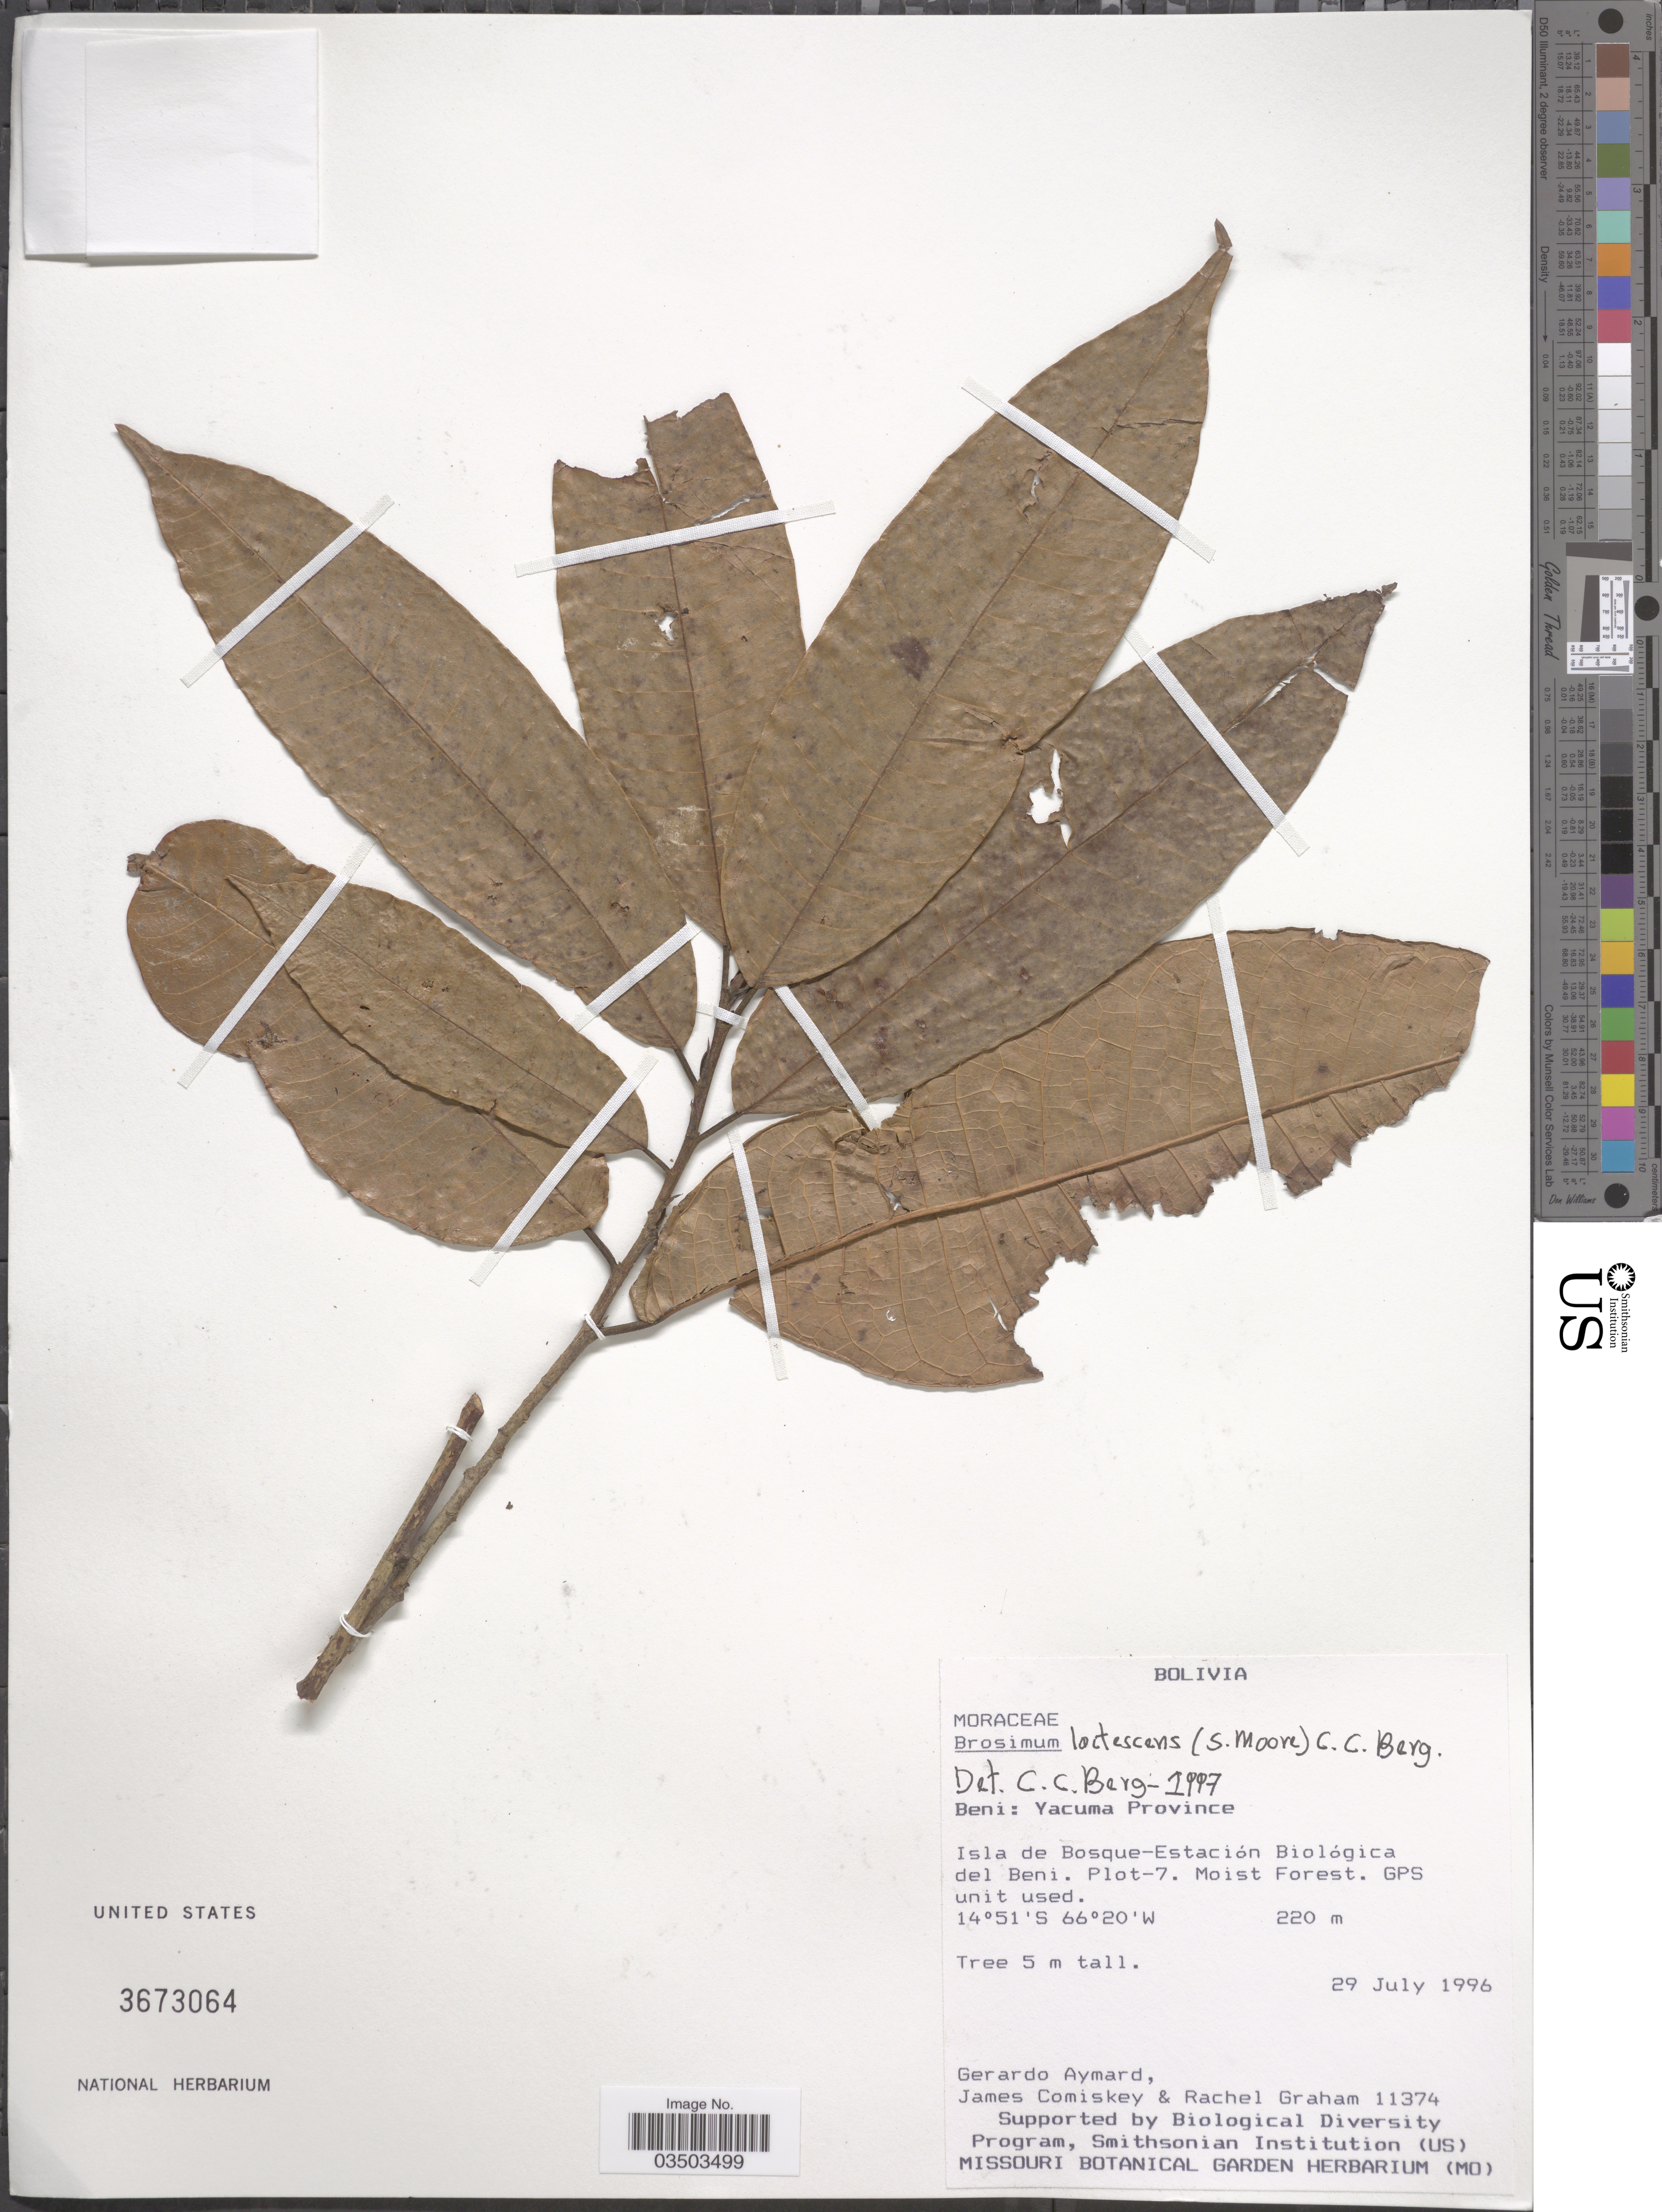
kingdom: Plantae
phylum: Tracheophyta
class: Magnoliopsida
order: Rosales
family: Moraceae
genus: Brosimum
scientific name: Brosimum lactescens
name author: (S. Moore) C.C. Berg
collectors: G. A. Aymard, J. A. Comiskey & R. Graham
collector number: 11374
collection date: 1996-07-29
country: Bolivia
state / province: Beni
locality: Yacuma Province. Isla de Bosque-Estación Biológica del Beni. Plot-7.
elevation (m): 220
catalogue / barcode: US 3673064